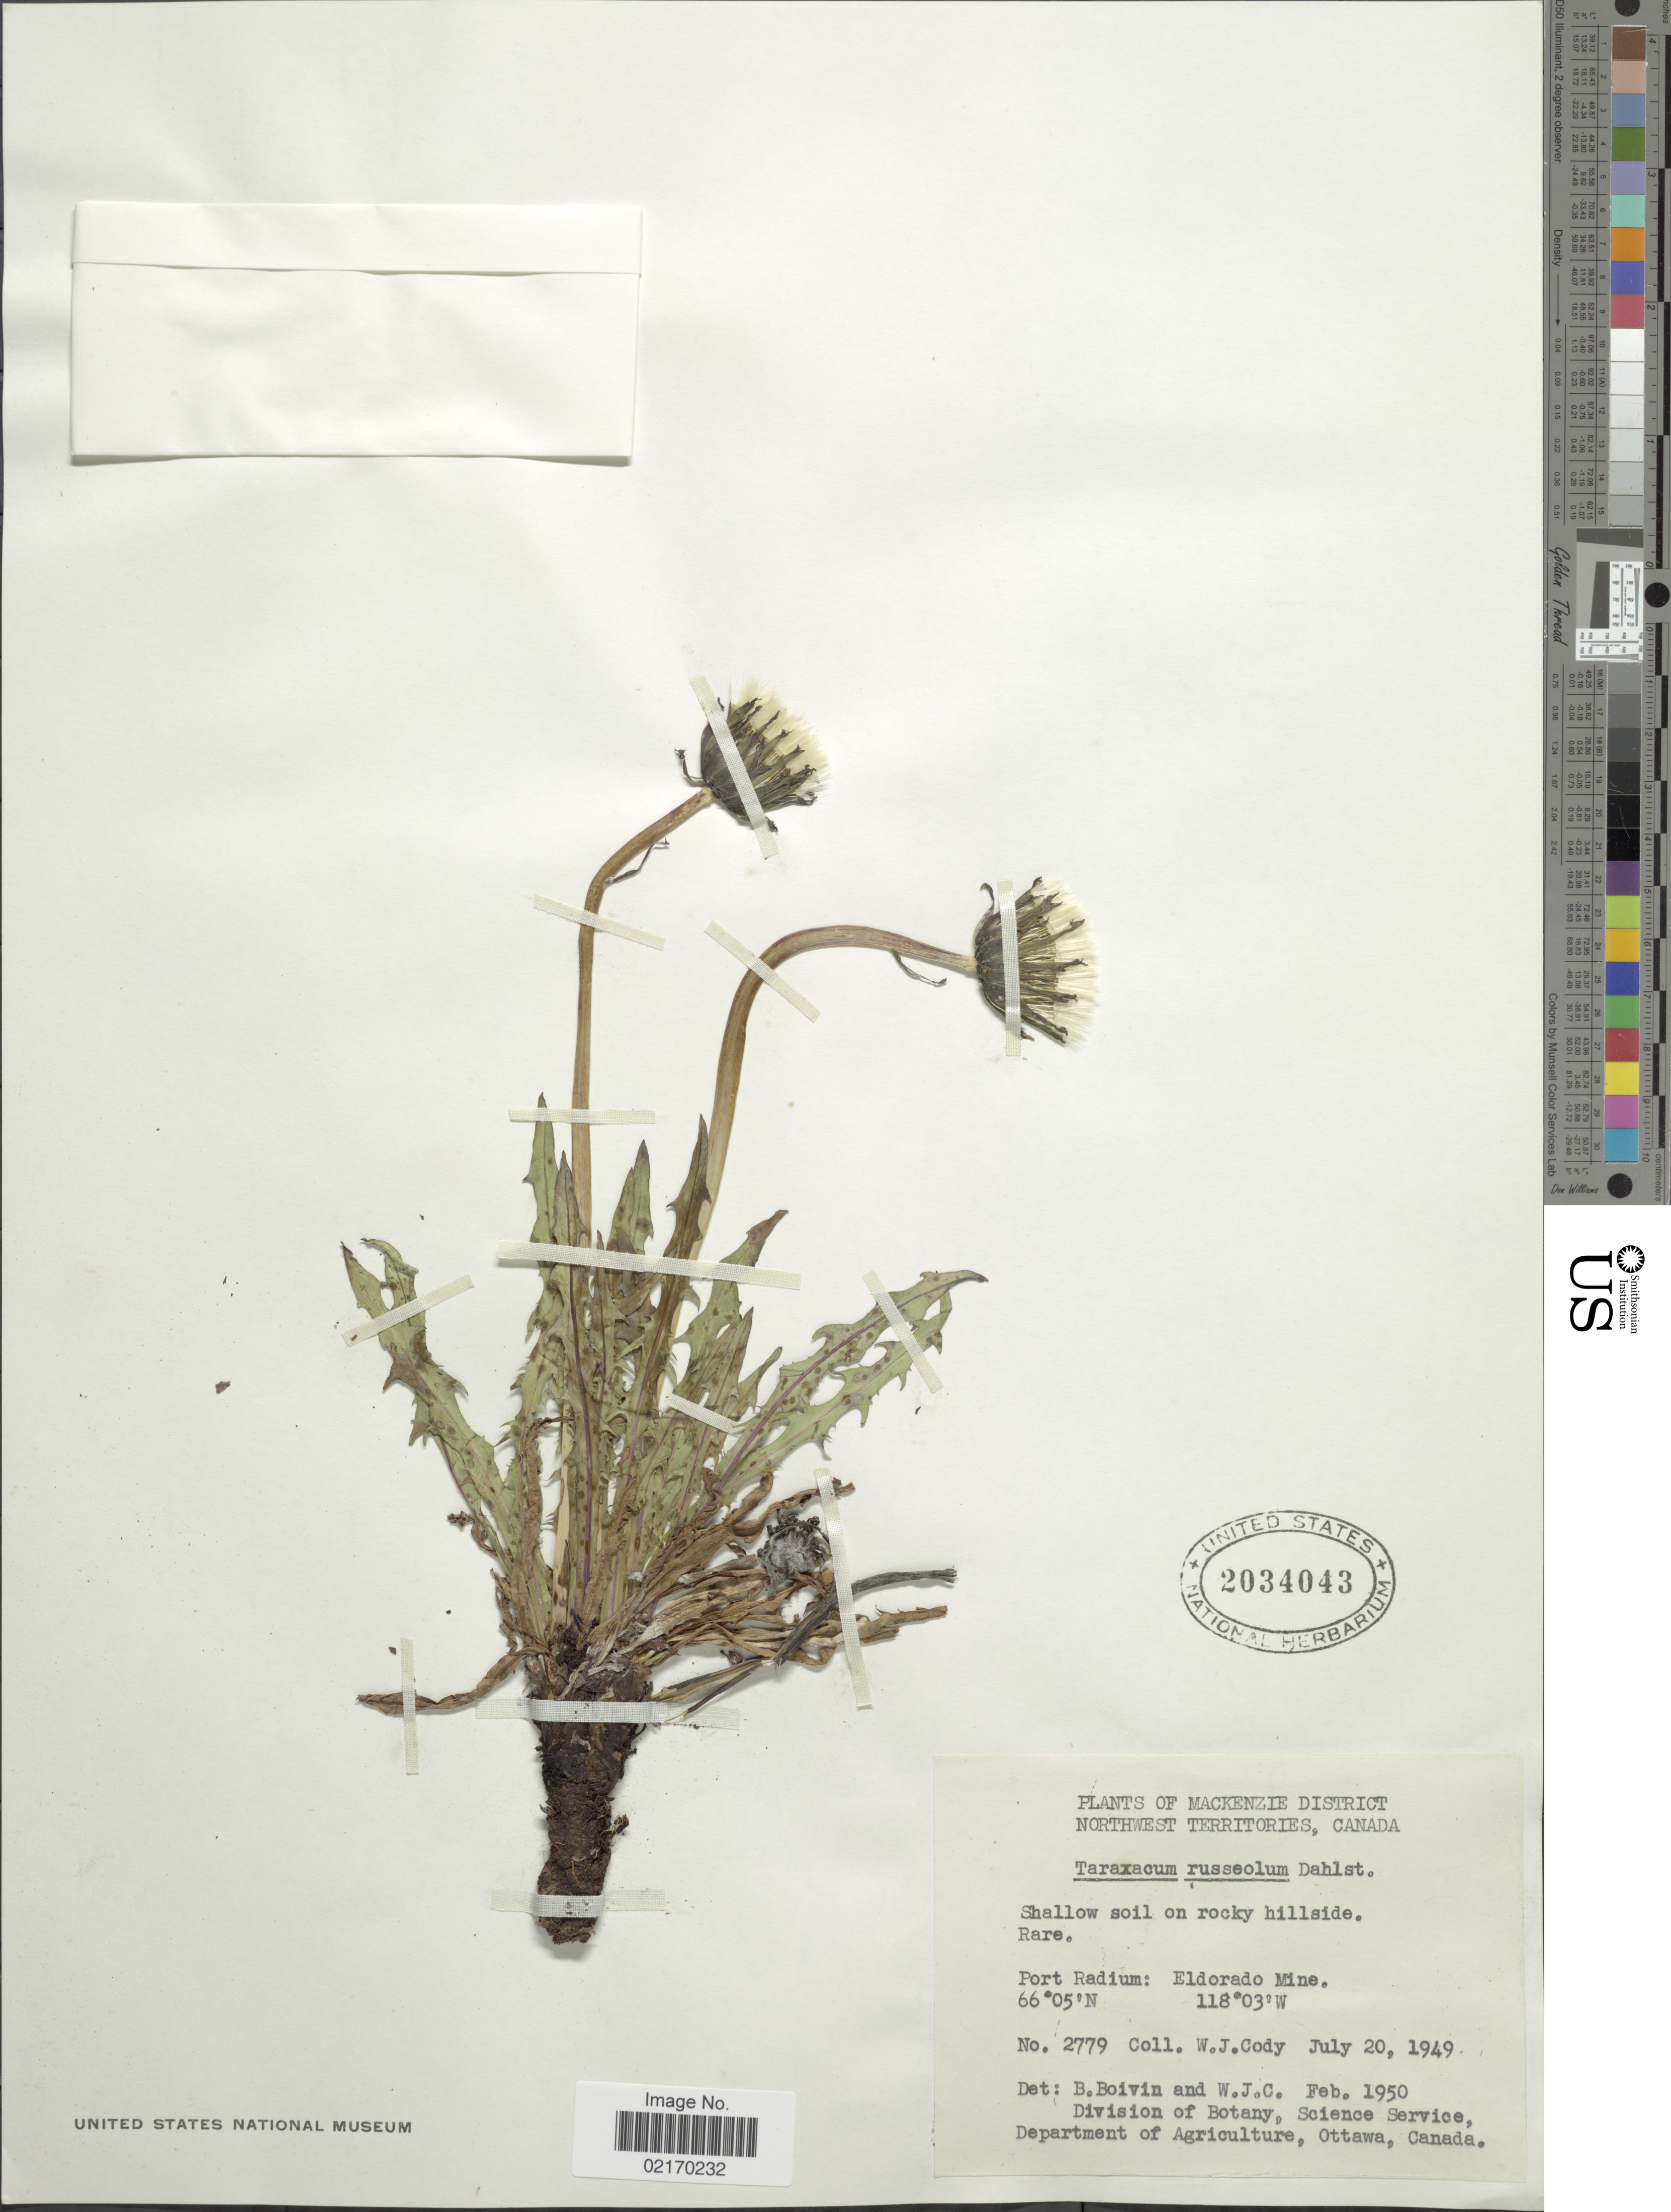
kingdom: Plantae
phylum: Tracheophyta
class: Magnoliopsida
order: Asterales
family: Asteraceae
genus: Taraxacum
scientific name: Taraxacum russeolum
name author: Dahlst. ex G.E. Haglund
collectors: W. Cody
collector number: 2779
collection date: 1949-07-20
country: Canada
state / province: Northwest Territories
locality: Mackenzie District. Port Radium: Eldorado Mine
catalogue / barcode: US 2034043